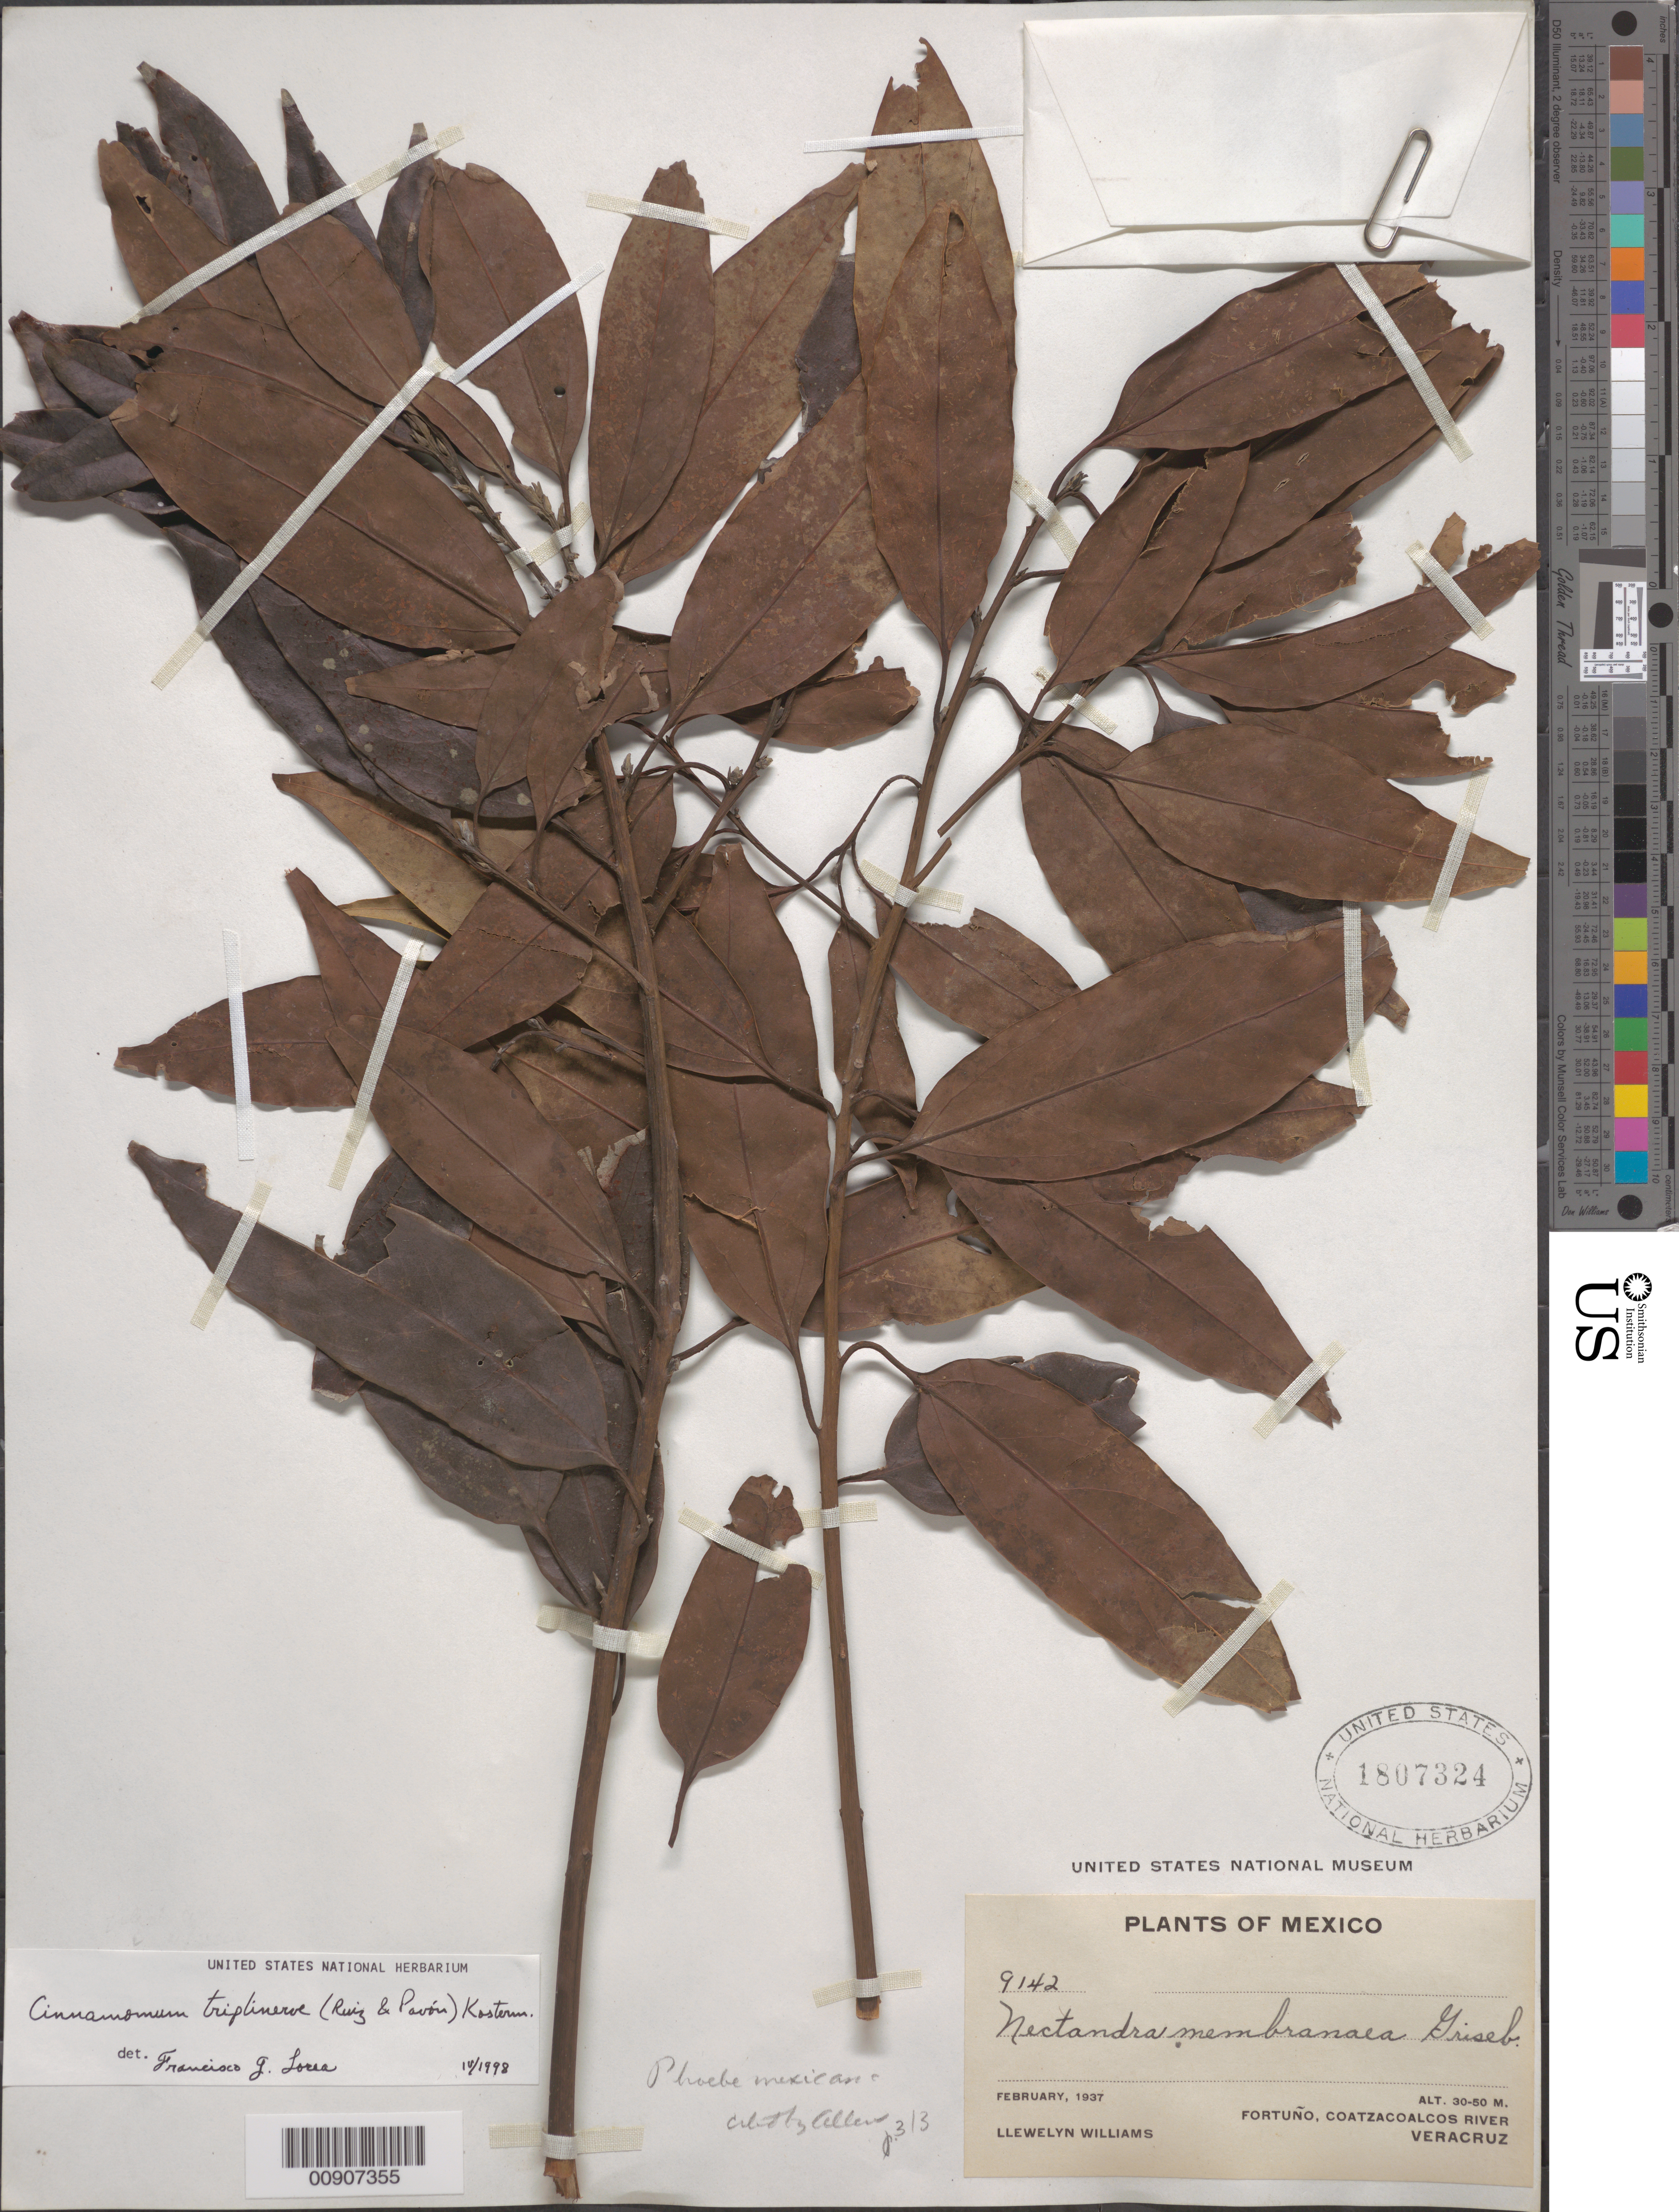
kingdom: Plantae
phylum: Tracheophyta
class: Magnoliopsida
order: Laurales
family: Lauraceae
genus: Cinnamomum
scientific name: Cinnamomum triplinerve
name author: (Ruiz & Pav.) Kosterm.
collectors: L. Williams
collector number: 9142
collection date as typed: Feb 1937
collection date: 1937-02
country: Mexico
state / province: Veracruz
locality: Fortuño, Coatzacoalcos River, Veracruz.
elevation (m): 50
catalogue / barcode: US 1807324